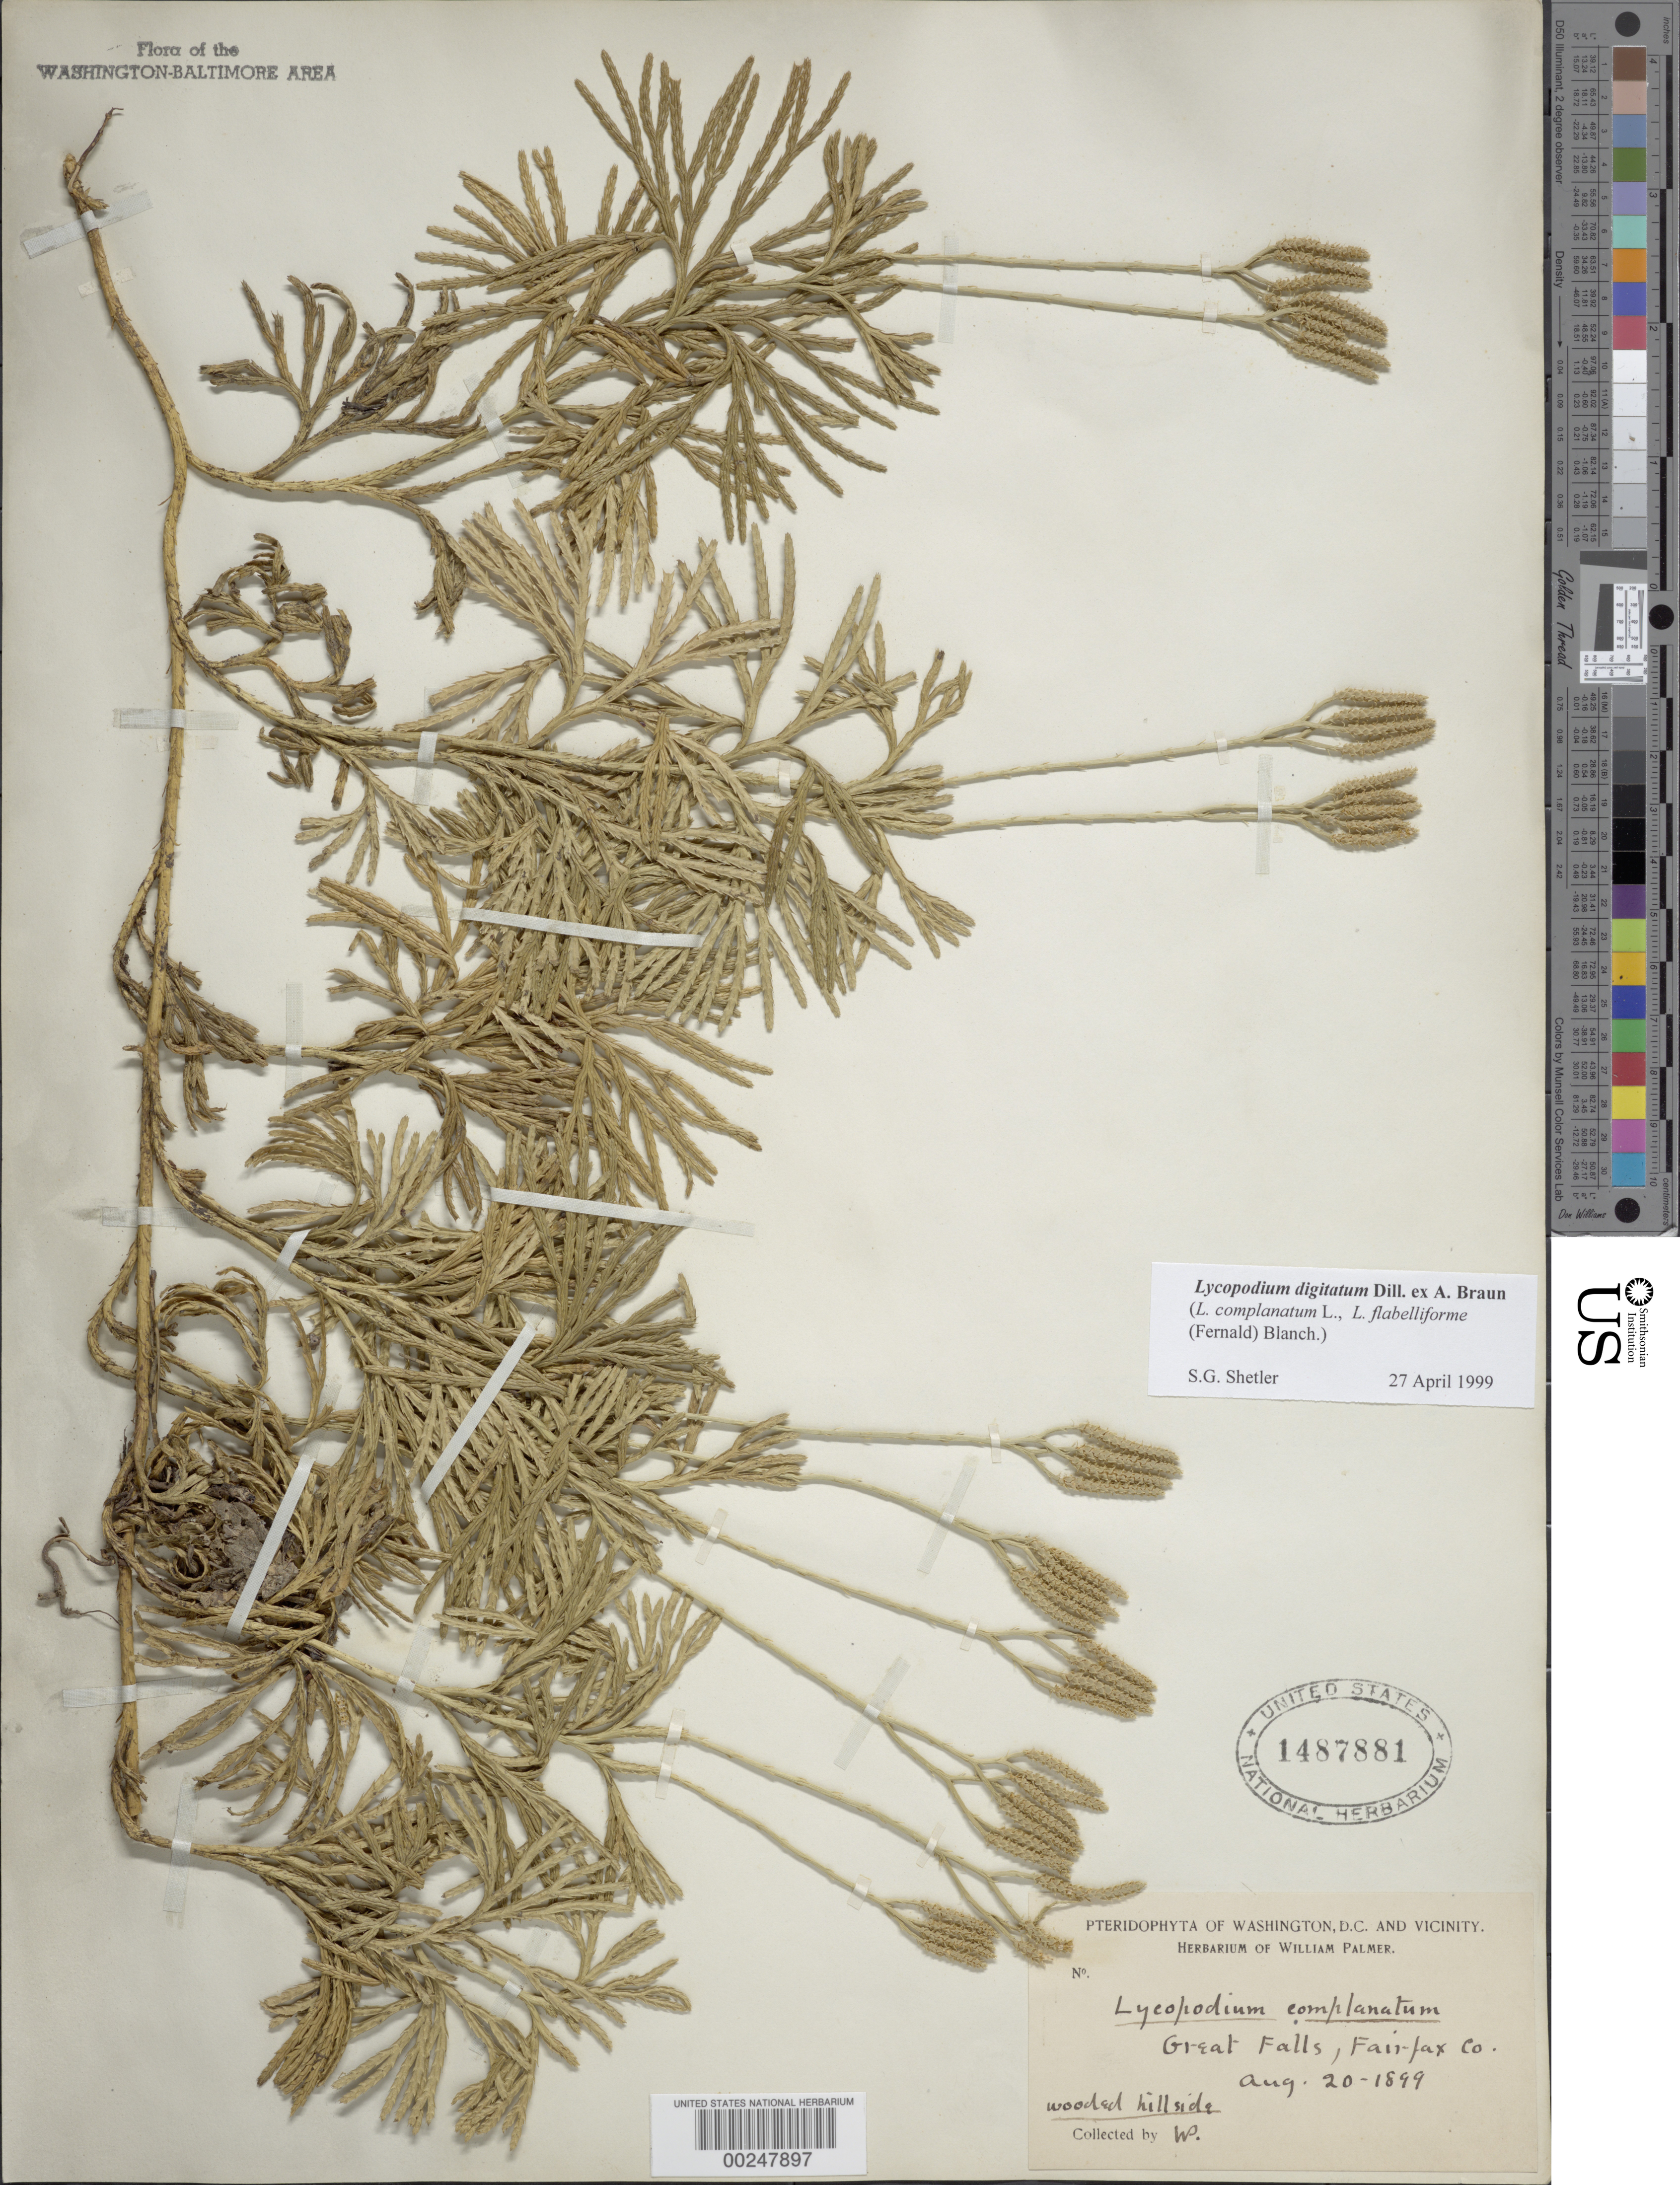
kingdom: Plantae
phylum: Tracheophyta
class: Lycopodiopsida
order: Lycopodiales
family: Lycopodiaceae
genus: Diphasiastrum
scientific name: Diphasiastrum digitatum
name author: (Dill. ex A. Braun) Holub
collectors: W. Palmer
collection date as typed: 20 Aug 1899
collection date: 1899-08-20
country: United States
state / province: Virginia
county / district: Fairfax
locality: Great Falls C. and O. Canal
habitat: Wooded hillside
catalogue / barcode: US 1487881